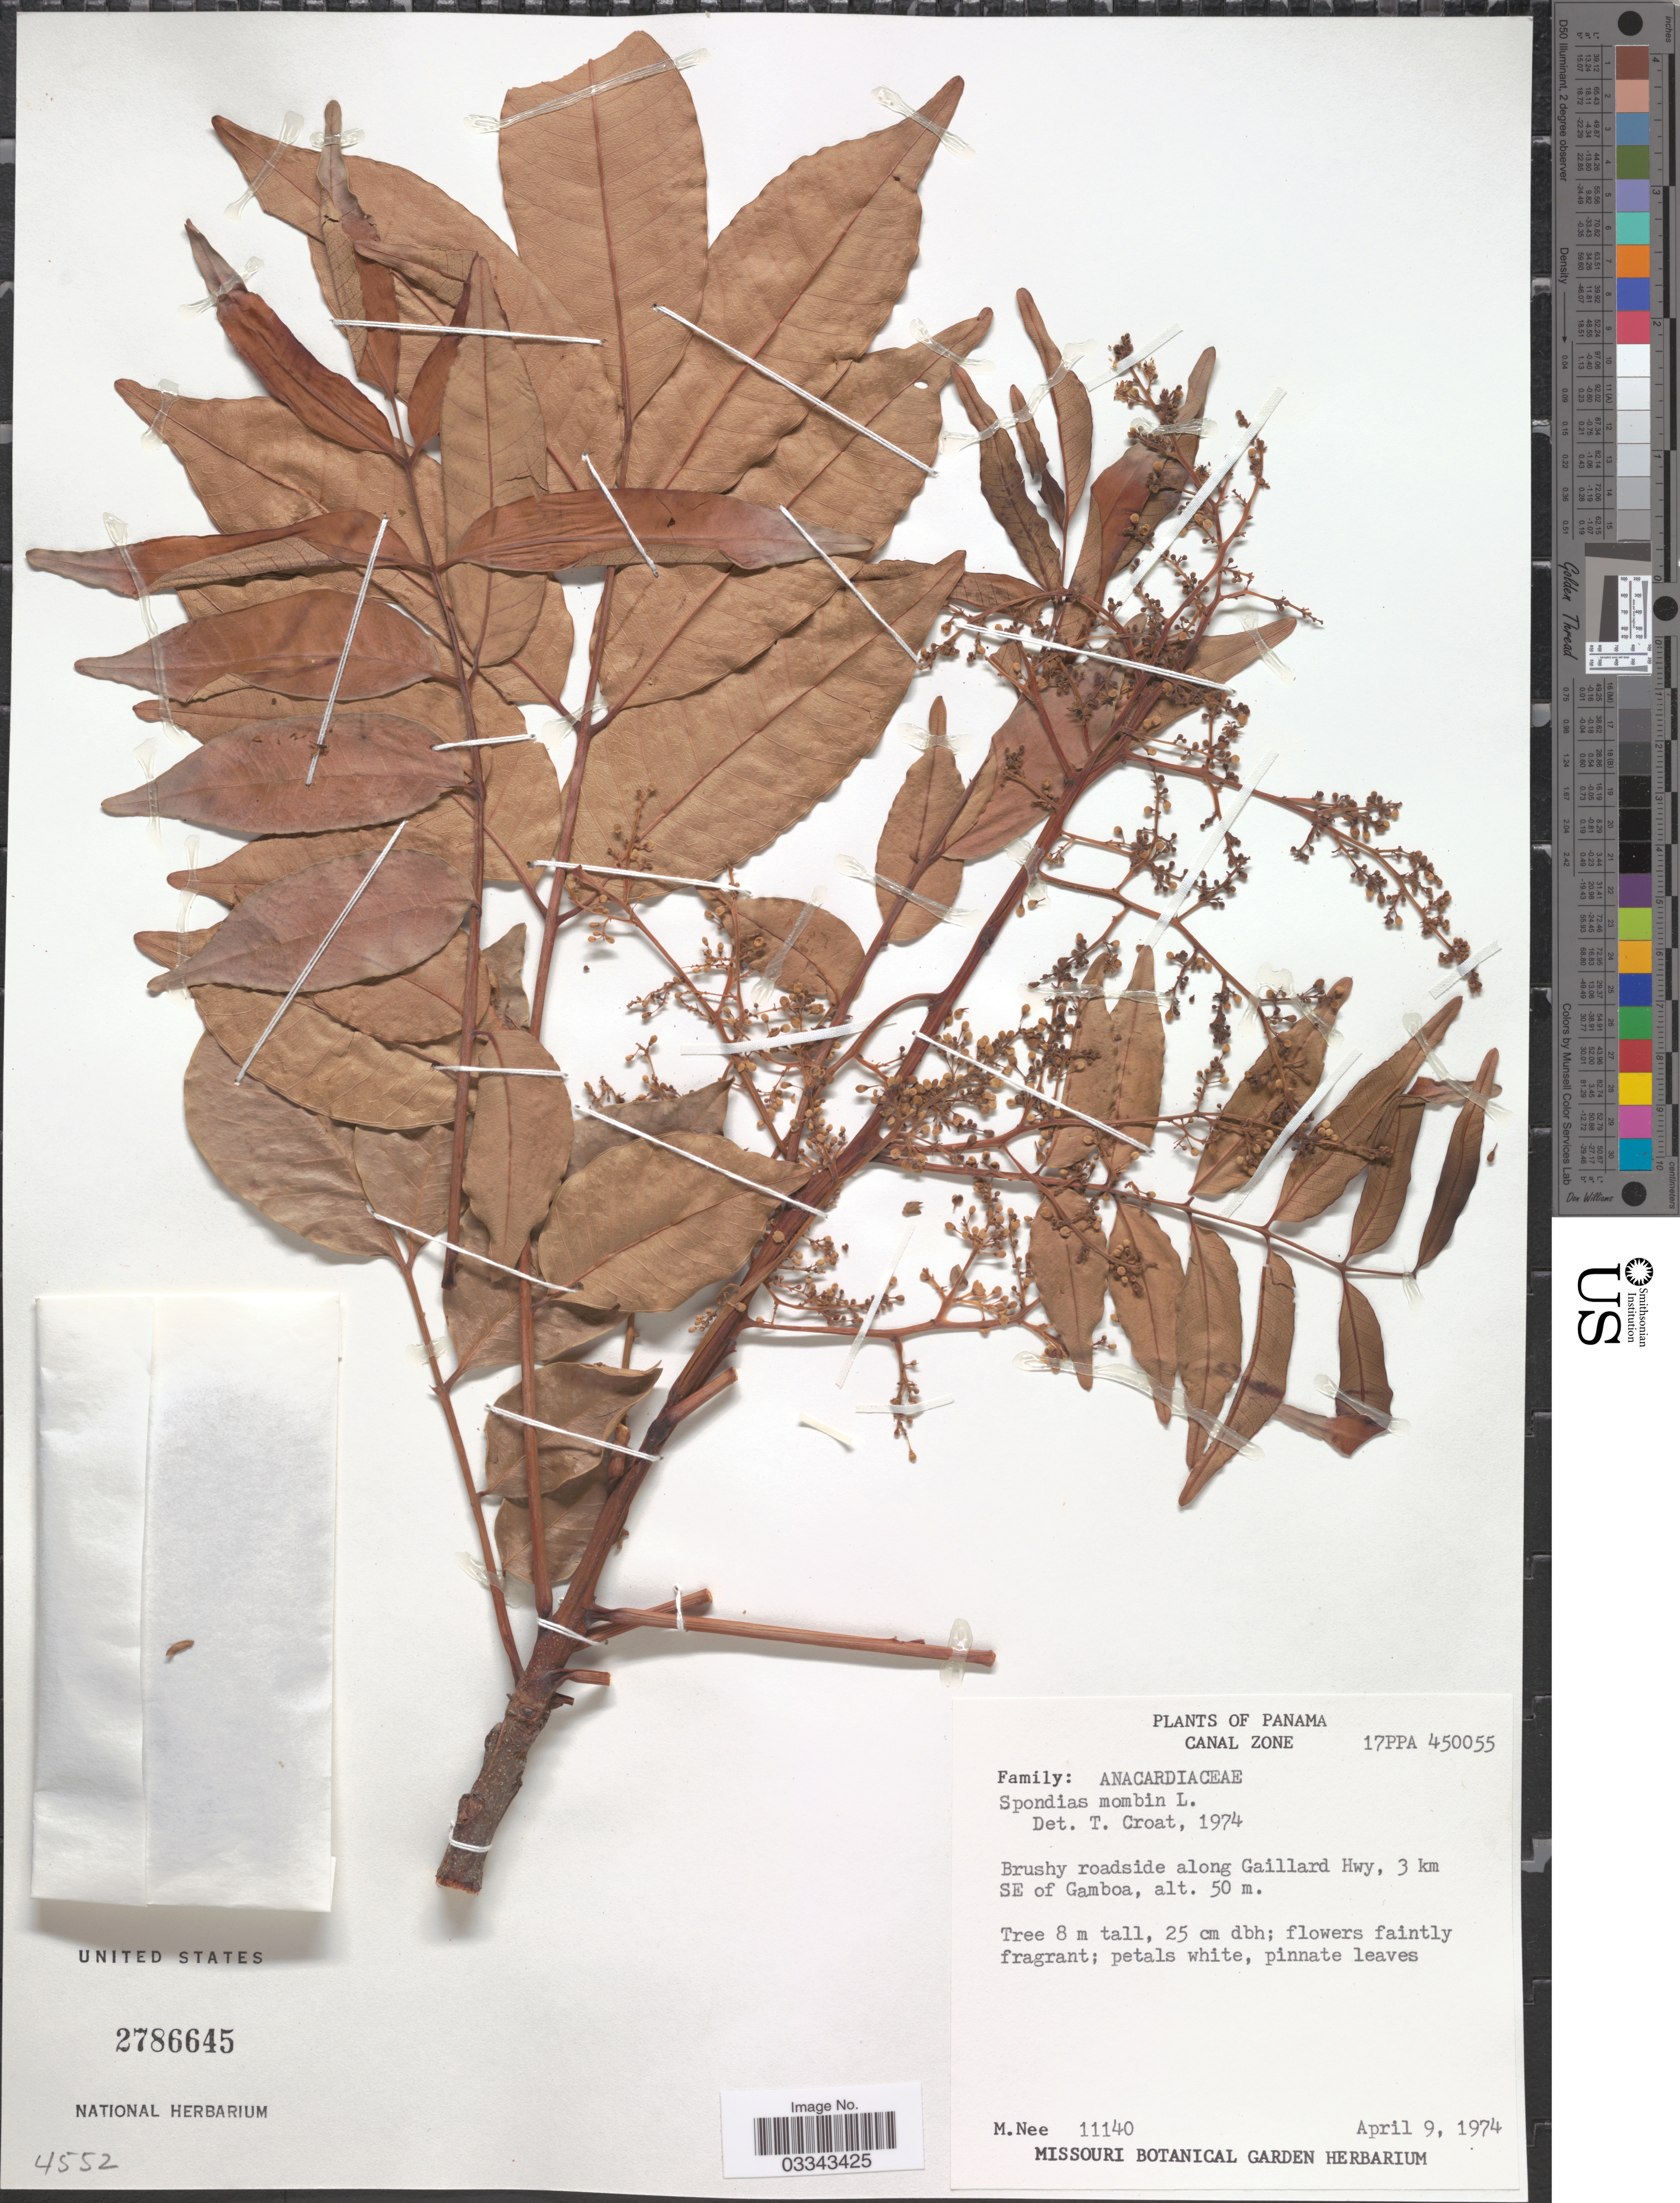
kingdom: Plantae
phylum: Tracheophyta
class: Magnoliopsida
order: Sapindales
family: Anacardiaceae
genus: Spondias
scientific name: Spondias mombin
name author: L.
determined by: Mitchell, John D.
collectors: M. Nee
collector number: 11140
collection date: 1974-04-09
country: Panama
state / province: Colón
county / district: Canal Zone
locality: Canal Zone. Brushy roadside along Gaillard Hwy, 3 km SE of Gamboa.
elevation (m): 50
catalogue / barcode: US 2786645